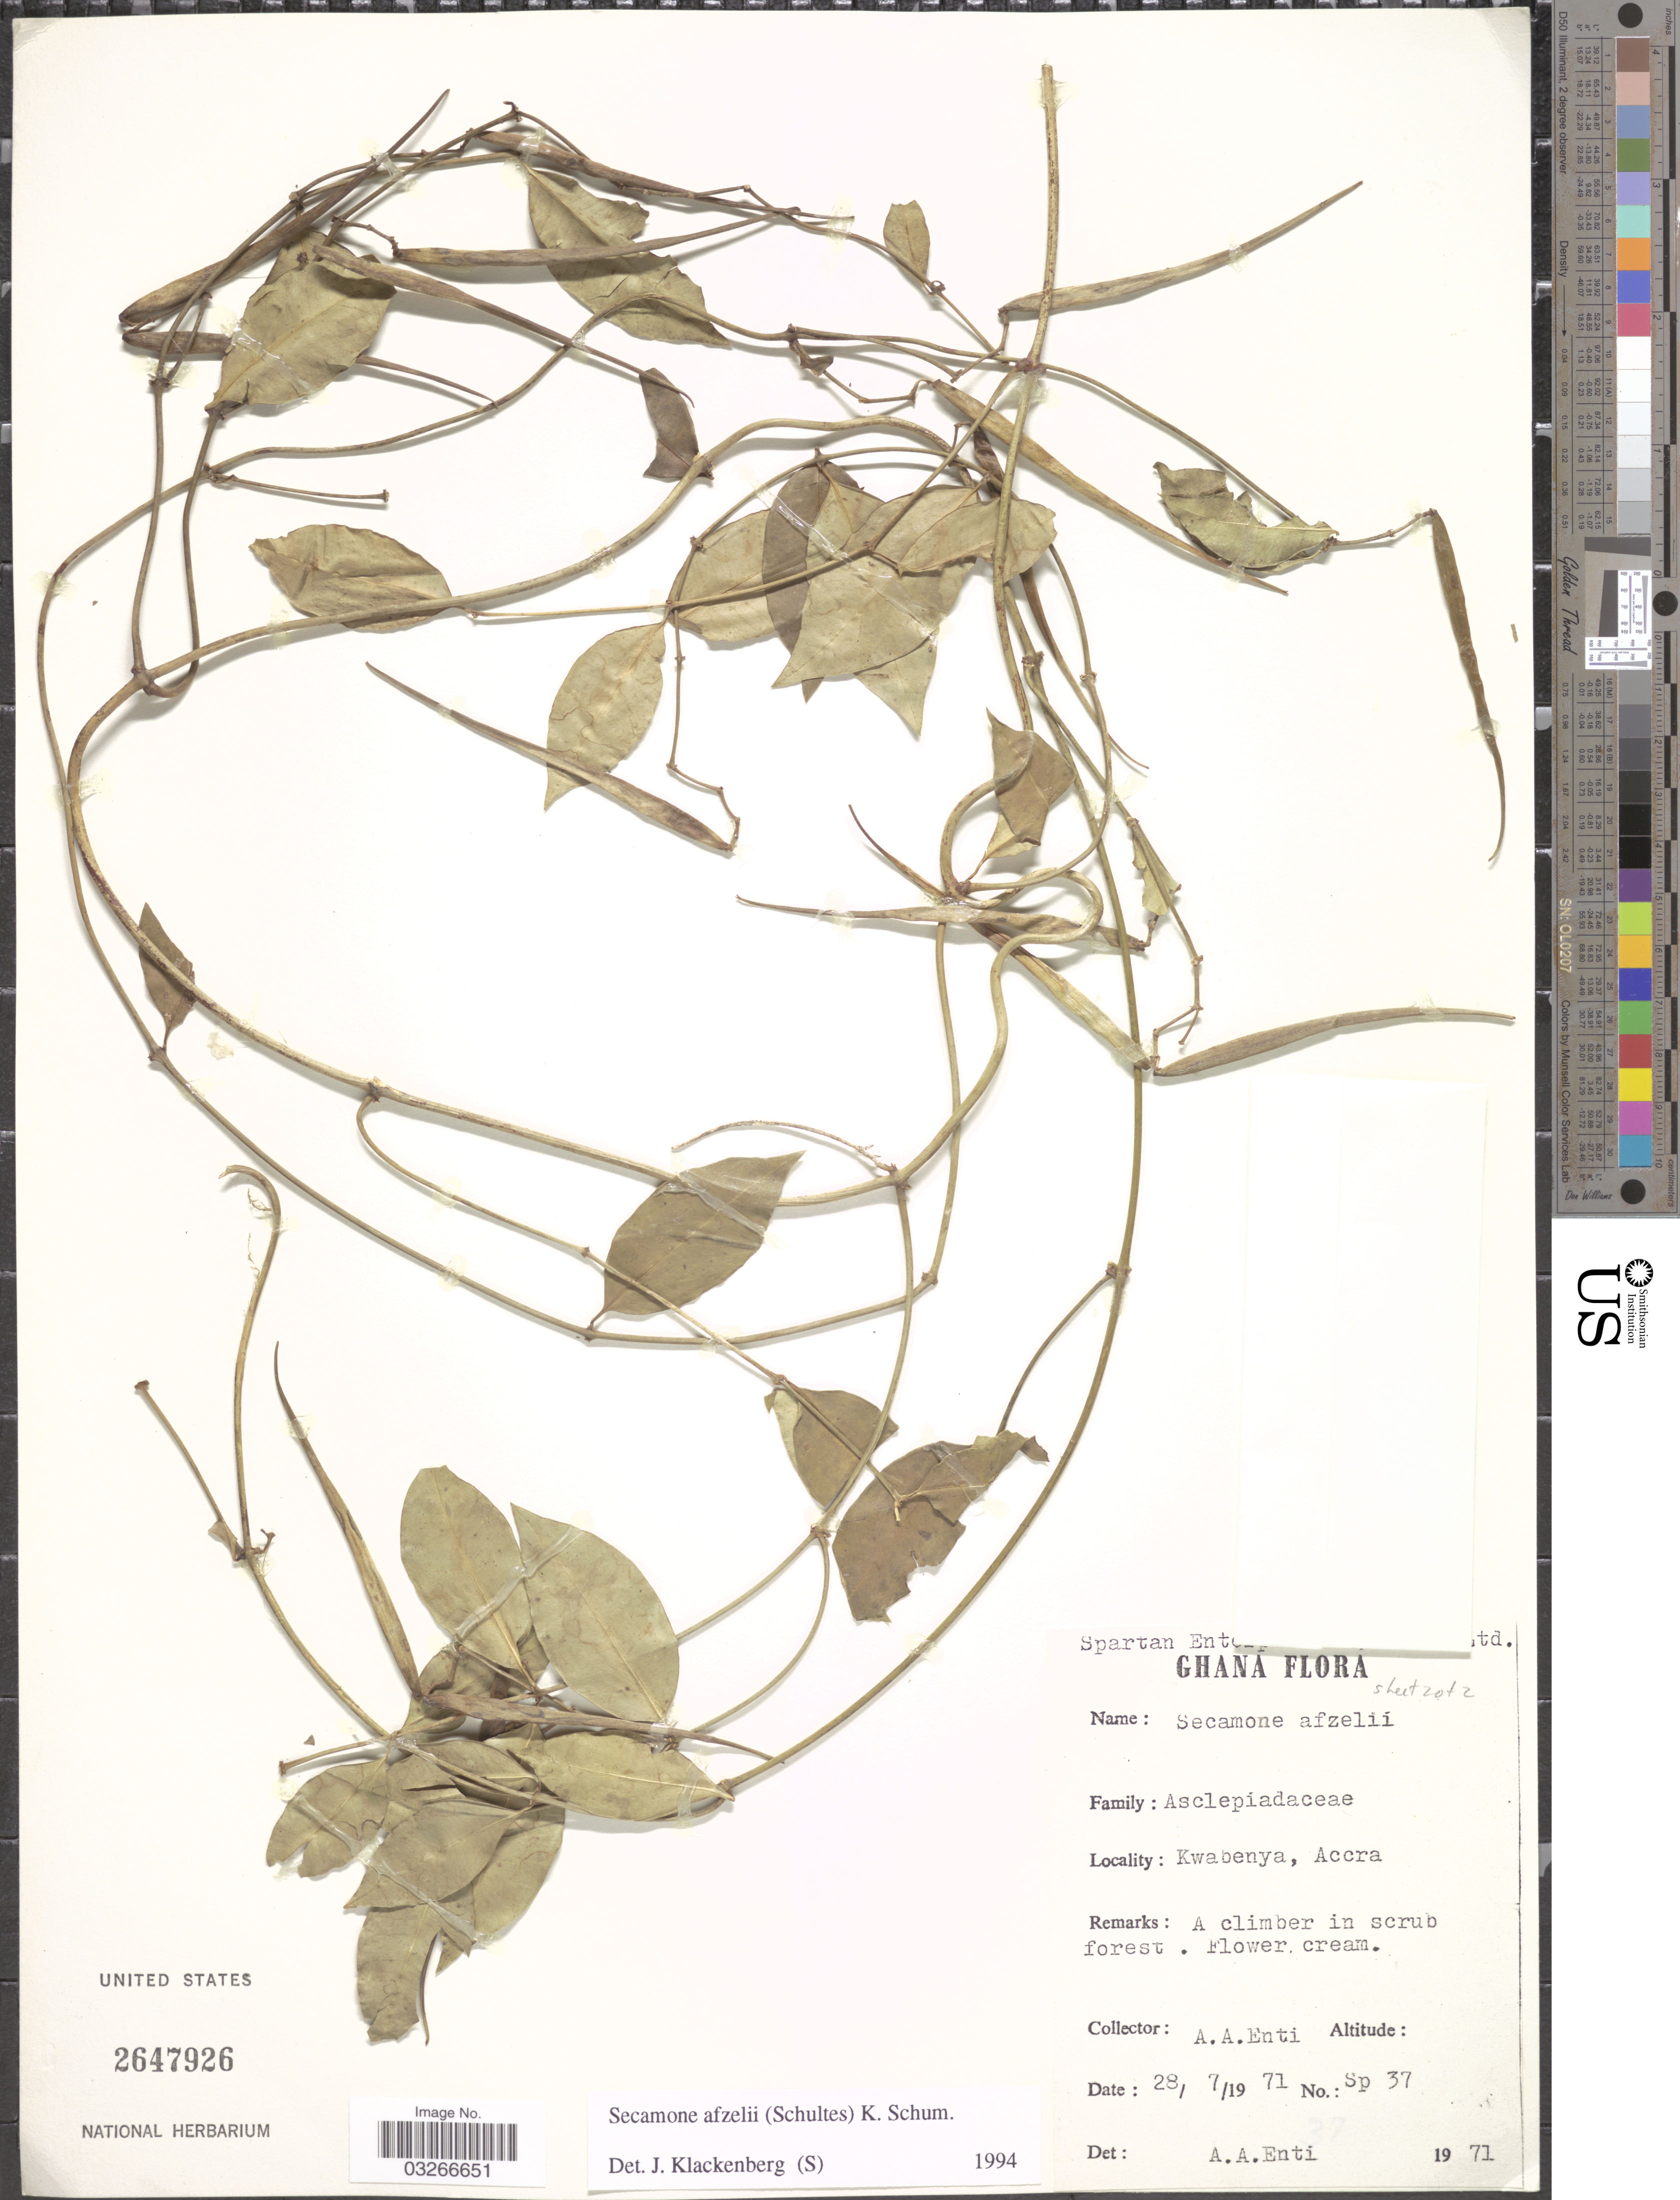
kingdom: Plantae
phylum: Tracheophyta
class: Magnoliopsida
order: Gentianales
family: Apocynaceae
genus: Secamone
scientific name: Secamone afzelii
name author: (Schult.) K. Schum.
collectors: A. Enti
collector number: Sp 37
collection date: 1971-07-28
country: Ghana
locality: Kwabenya, Accra.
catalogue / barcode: US 2647926